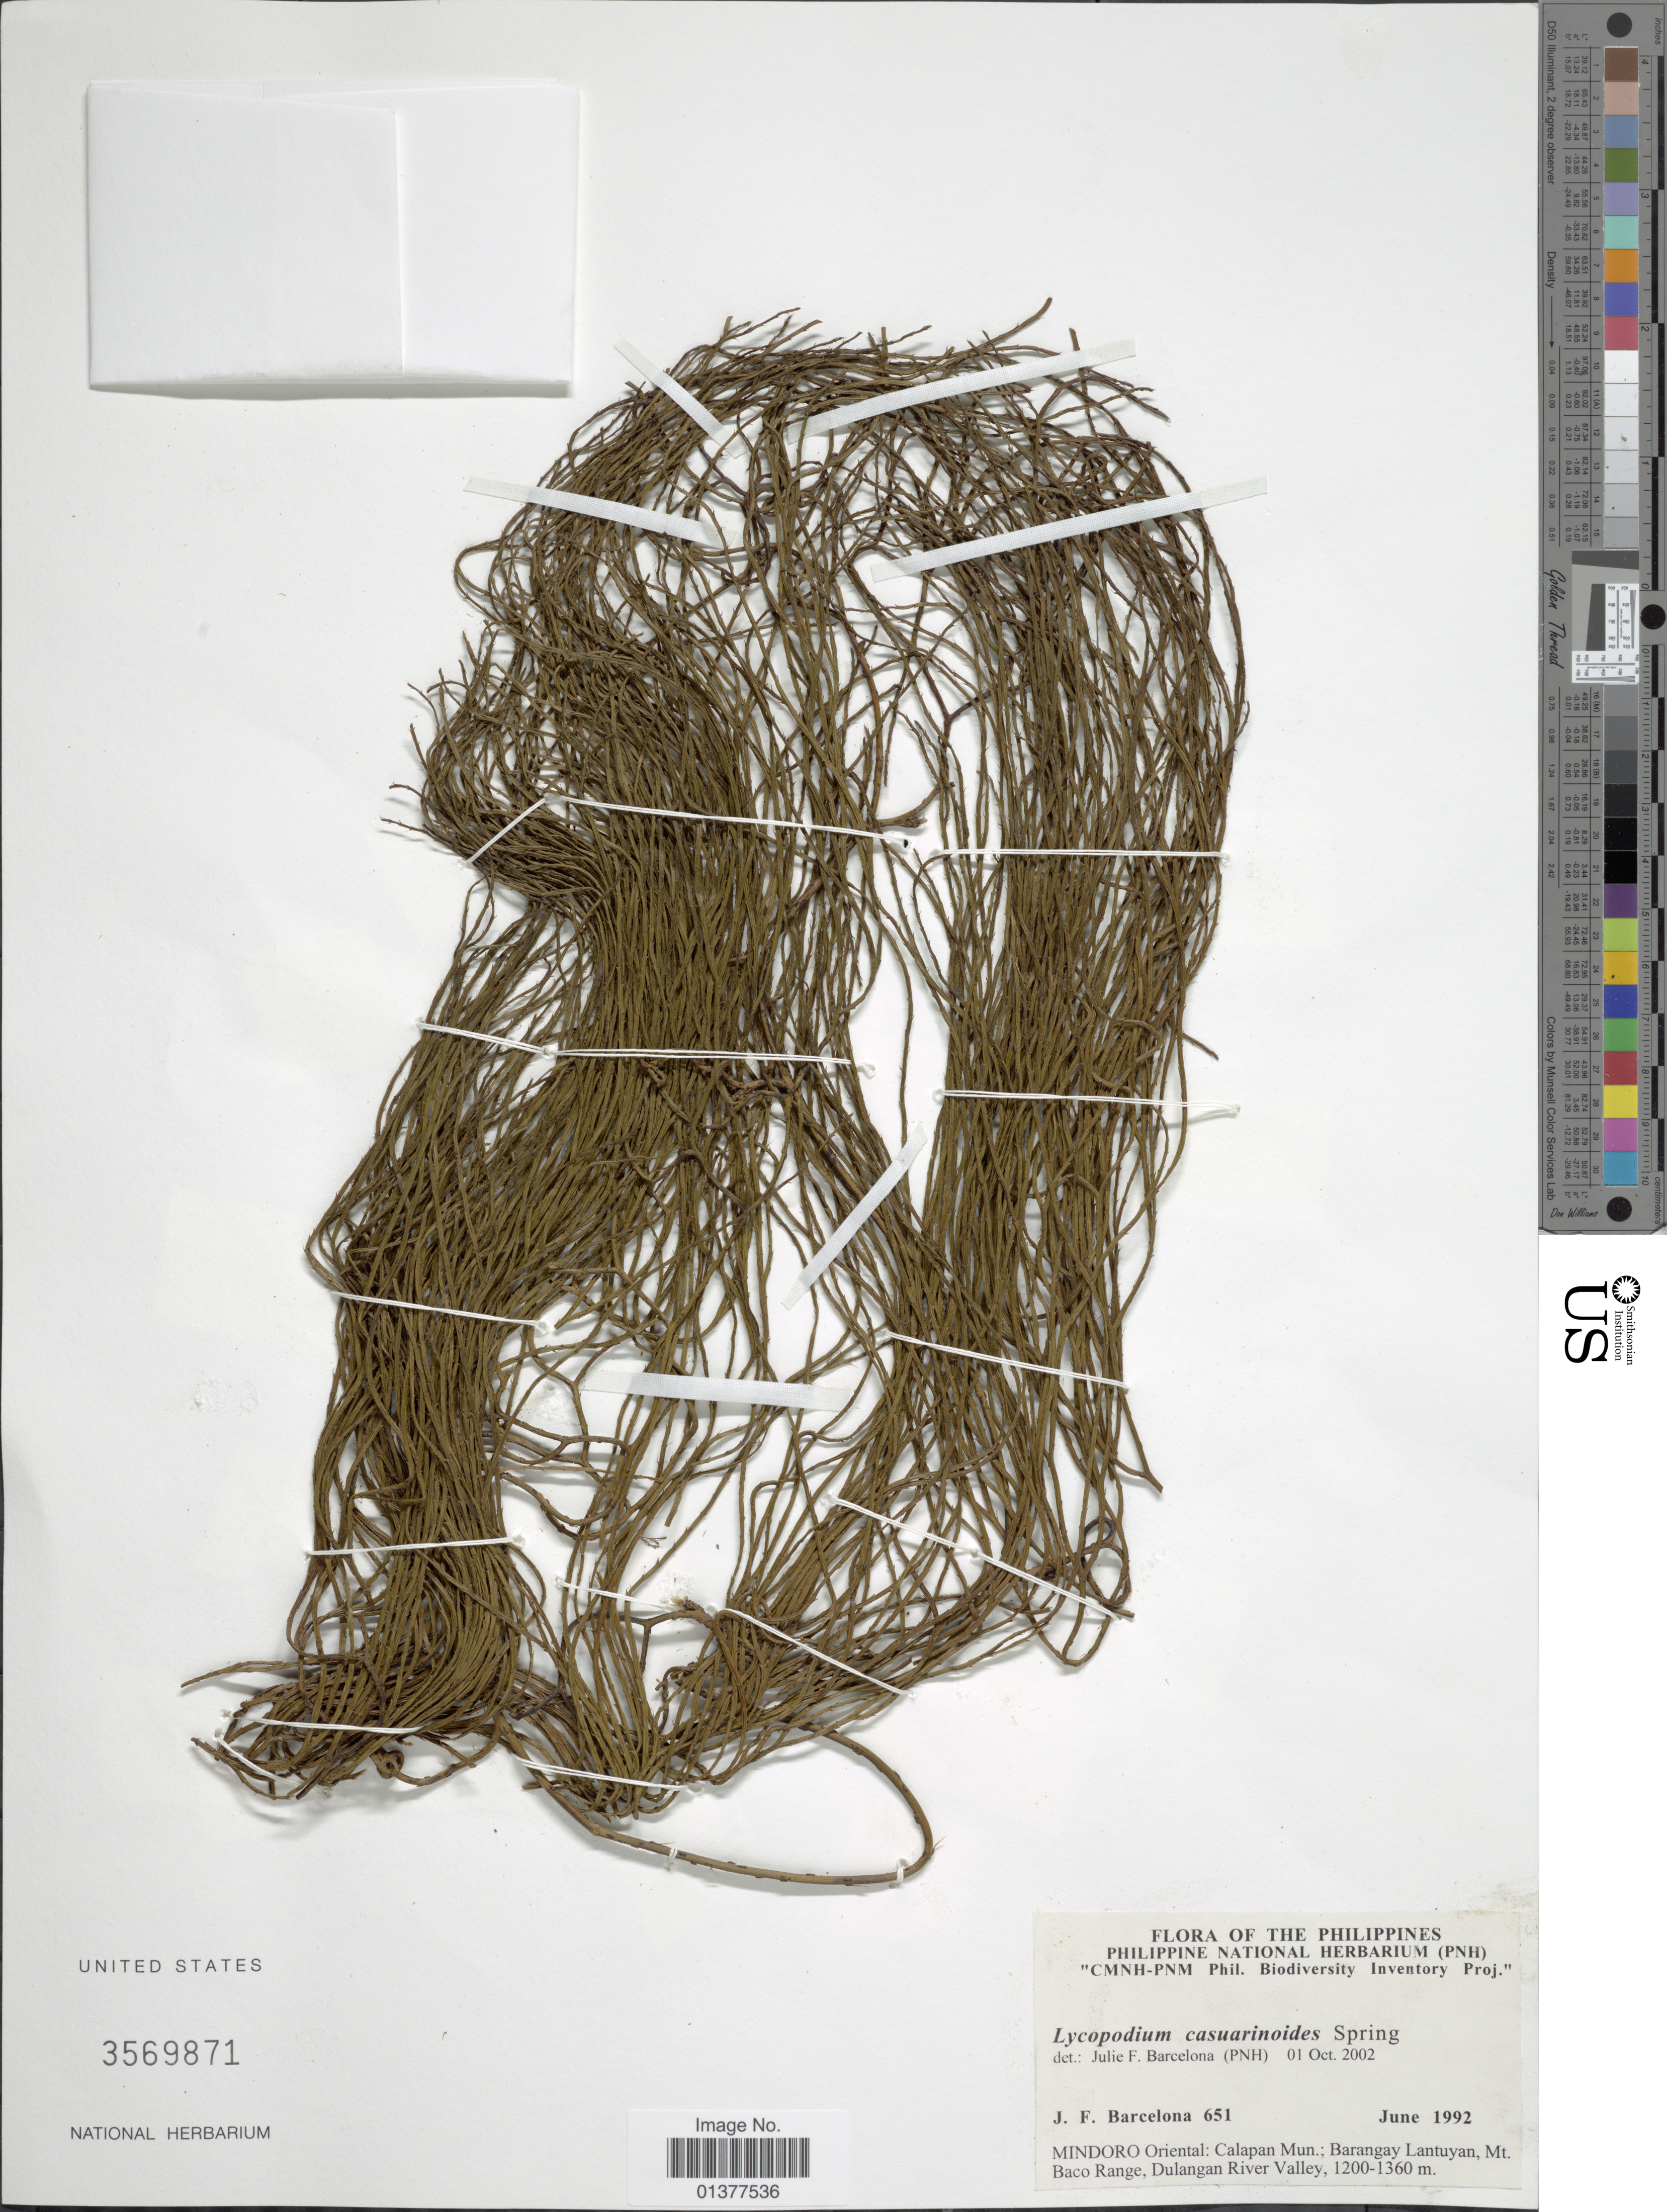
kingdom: Plantae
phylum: Tracheophyta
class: Lycopodiopsida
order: Lycopodiales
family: Lycopodiaceae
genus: Lycopodiastrum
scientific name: Lycopodiastrum casuarinoides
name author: (Spring) Holub ex R.D. Dixit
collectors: J. F. Barcelona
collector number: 651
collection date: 1992-06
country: Philippines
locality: Mindoro Oriental:Calapan Mun; Barangay Lantuyan, Mt. Baco Range, Dulangan River Valley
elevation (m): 1200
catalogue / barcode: US 3569871